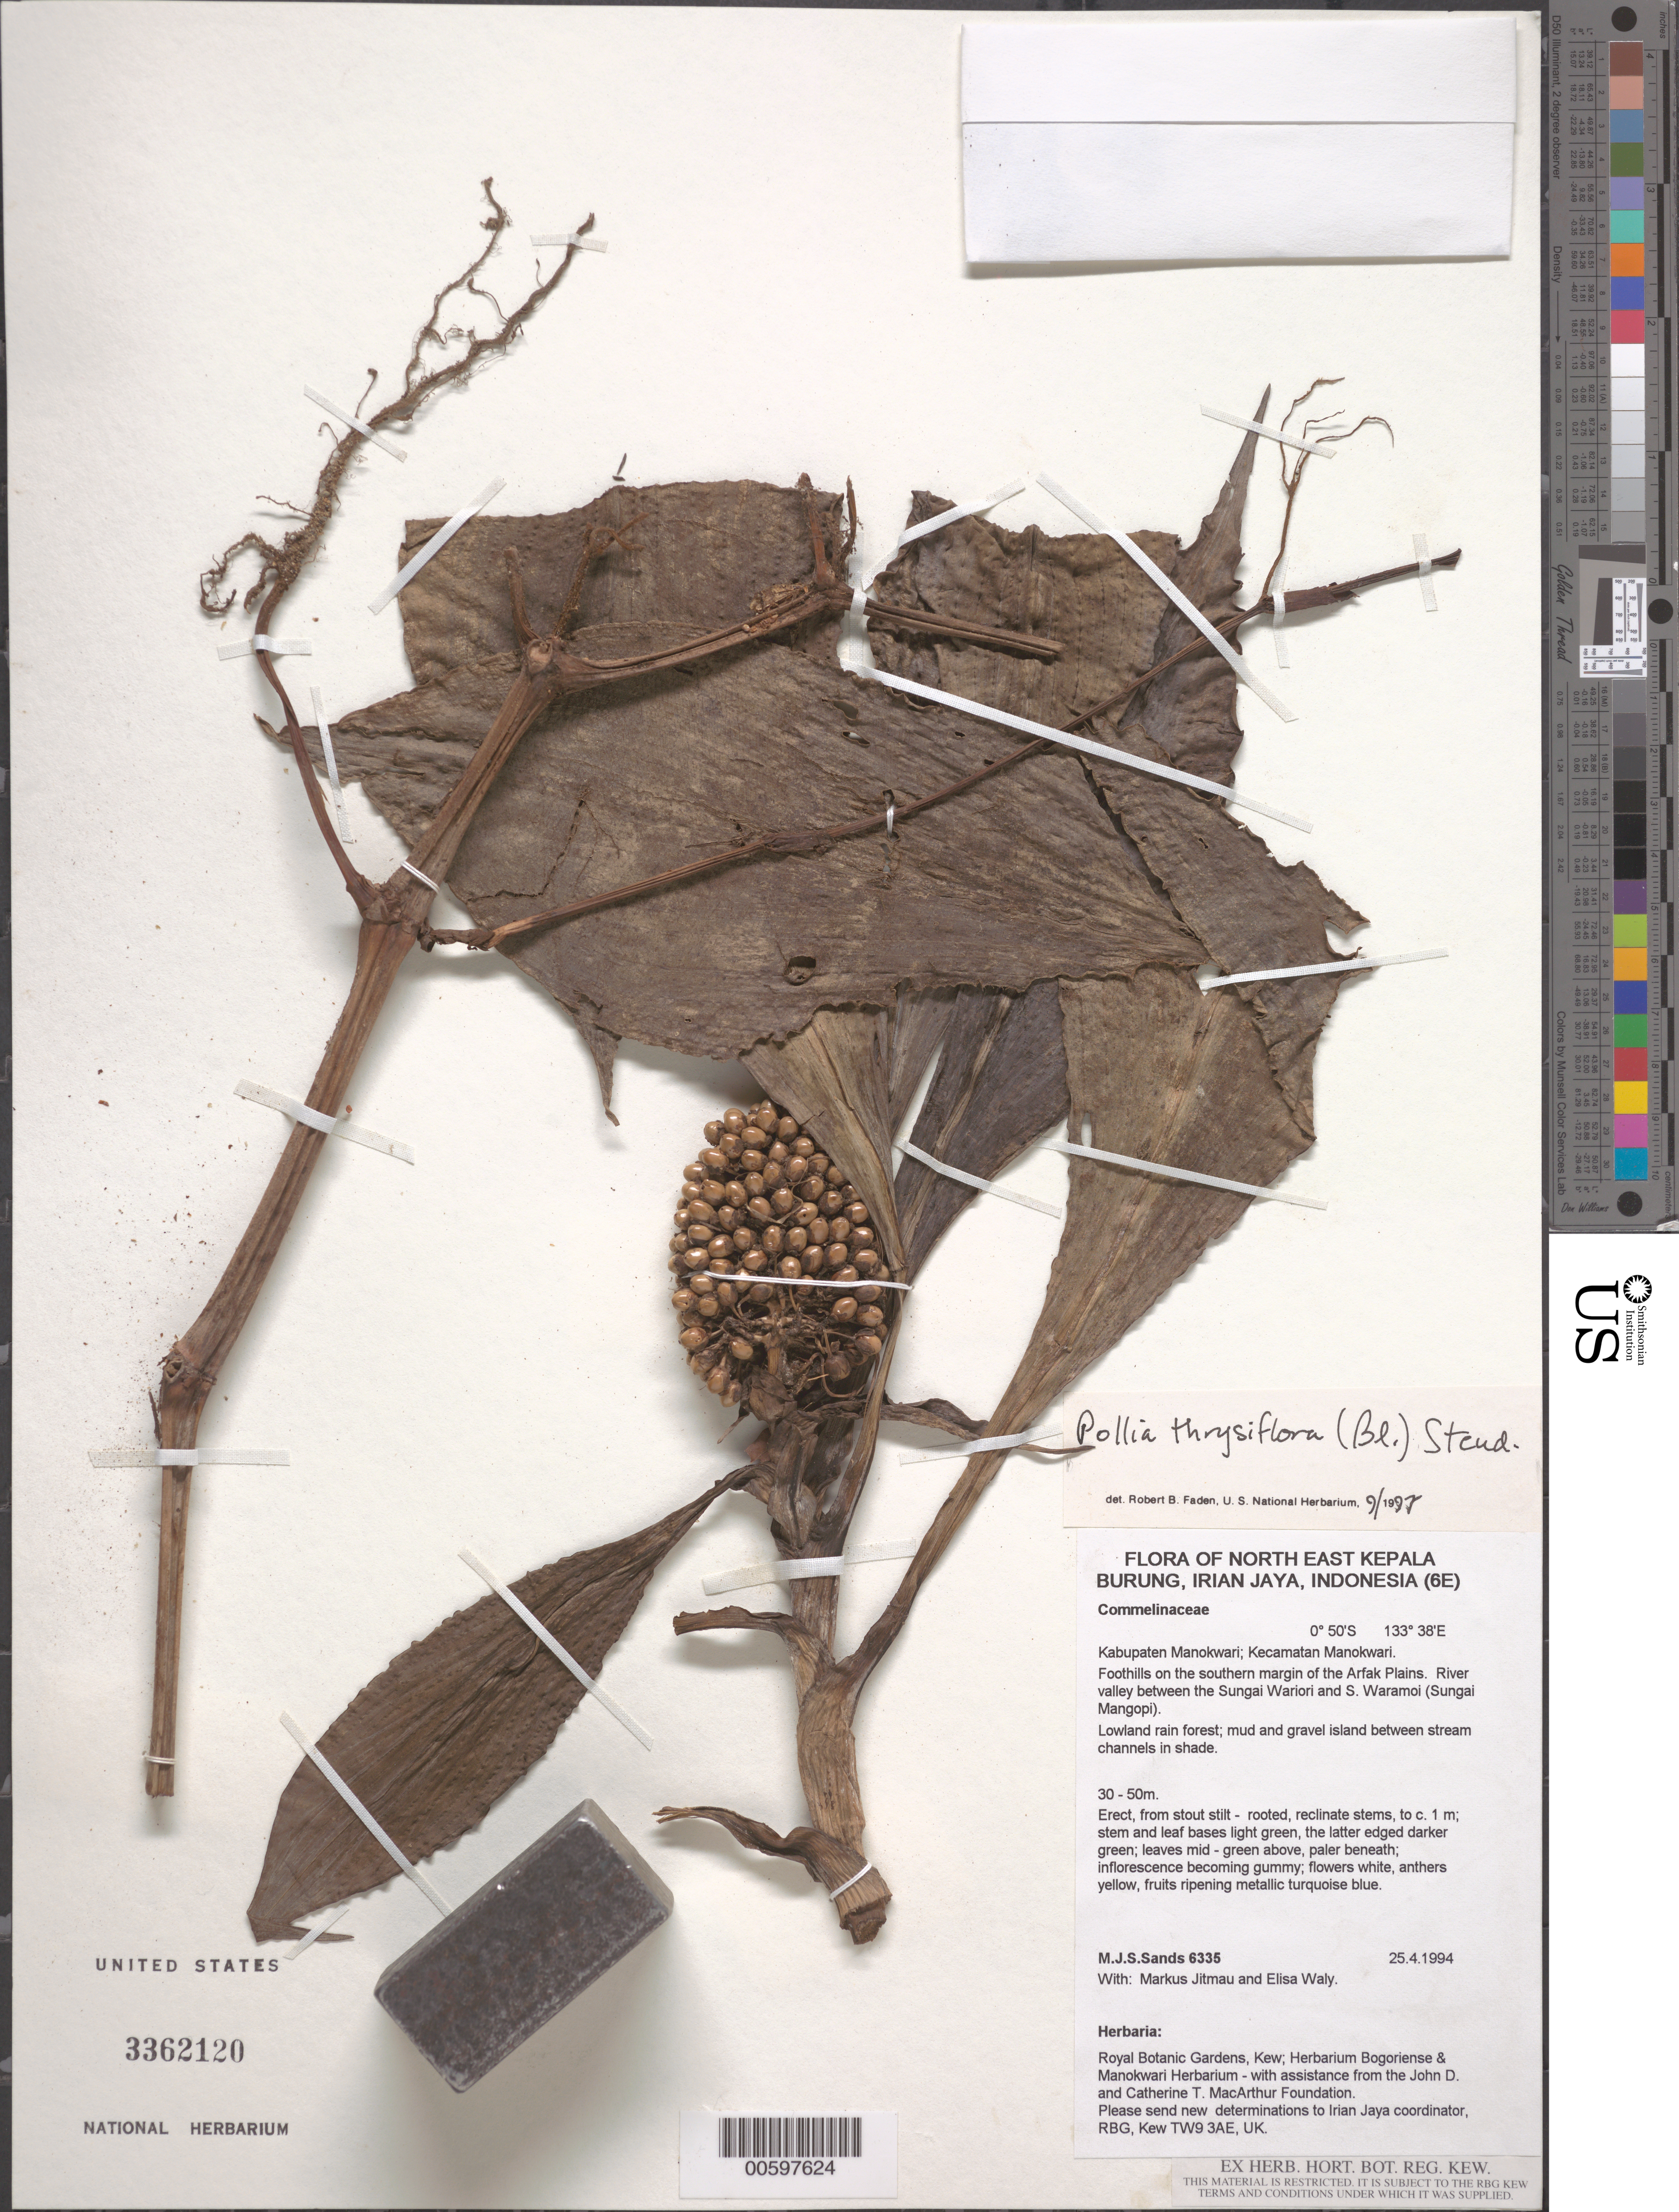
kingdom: Plantae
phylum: Tracheophyta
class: Liliopsida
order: Commelinales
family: Commelinaceae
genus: Pollia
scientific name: Pollia thyrsiflora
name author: (Blume) Steud.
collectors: M. Sands, M. Jitmau & E. Waly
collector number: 6335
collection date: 1994-04-25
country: Indonesia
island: New Guinea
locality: North East Kepala. Burung, Irian Jaya. Kabupaten Manokwari; Kecamatan Manokwari. Foothills on the southern margin of the Arfak Plains. River valley between the Sungai Wariori and S. Waramoi (Sungai Mangopi).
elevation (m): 30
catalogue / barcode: US 3362120